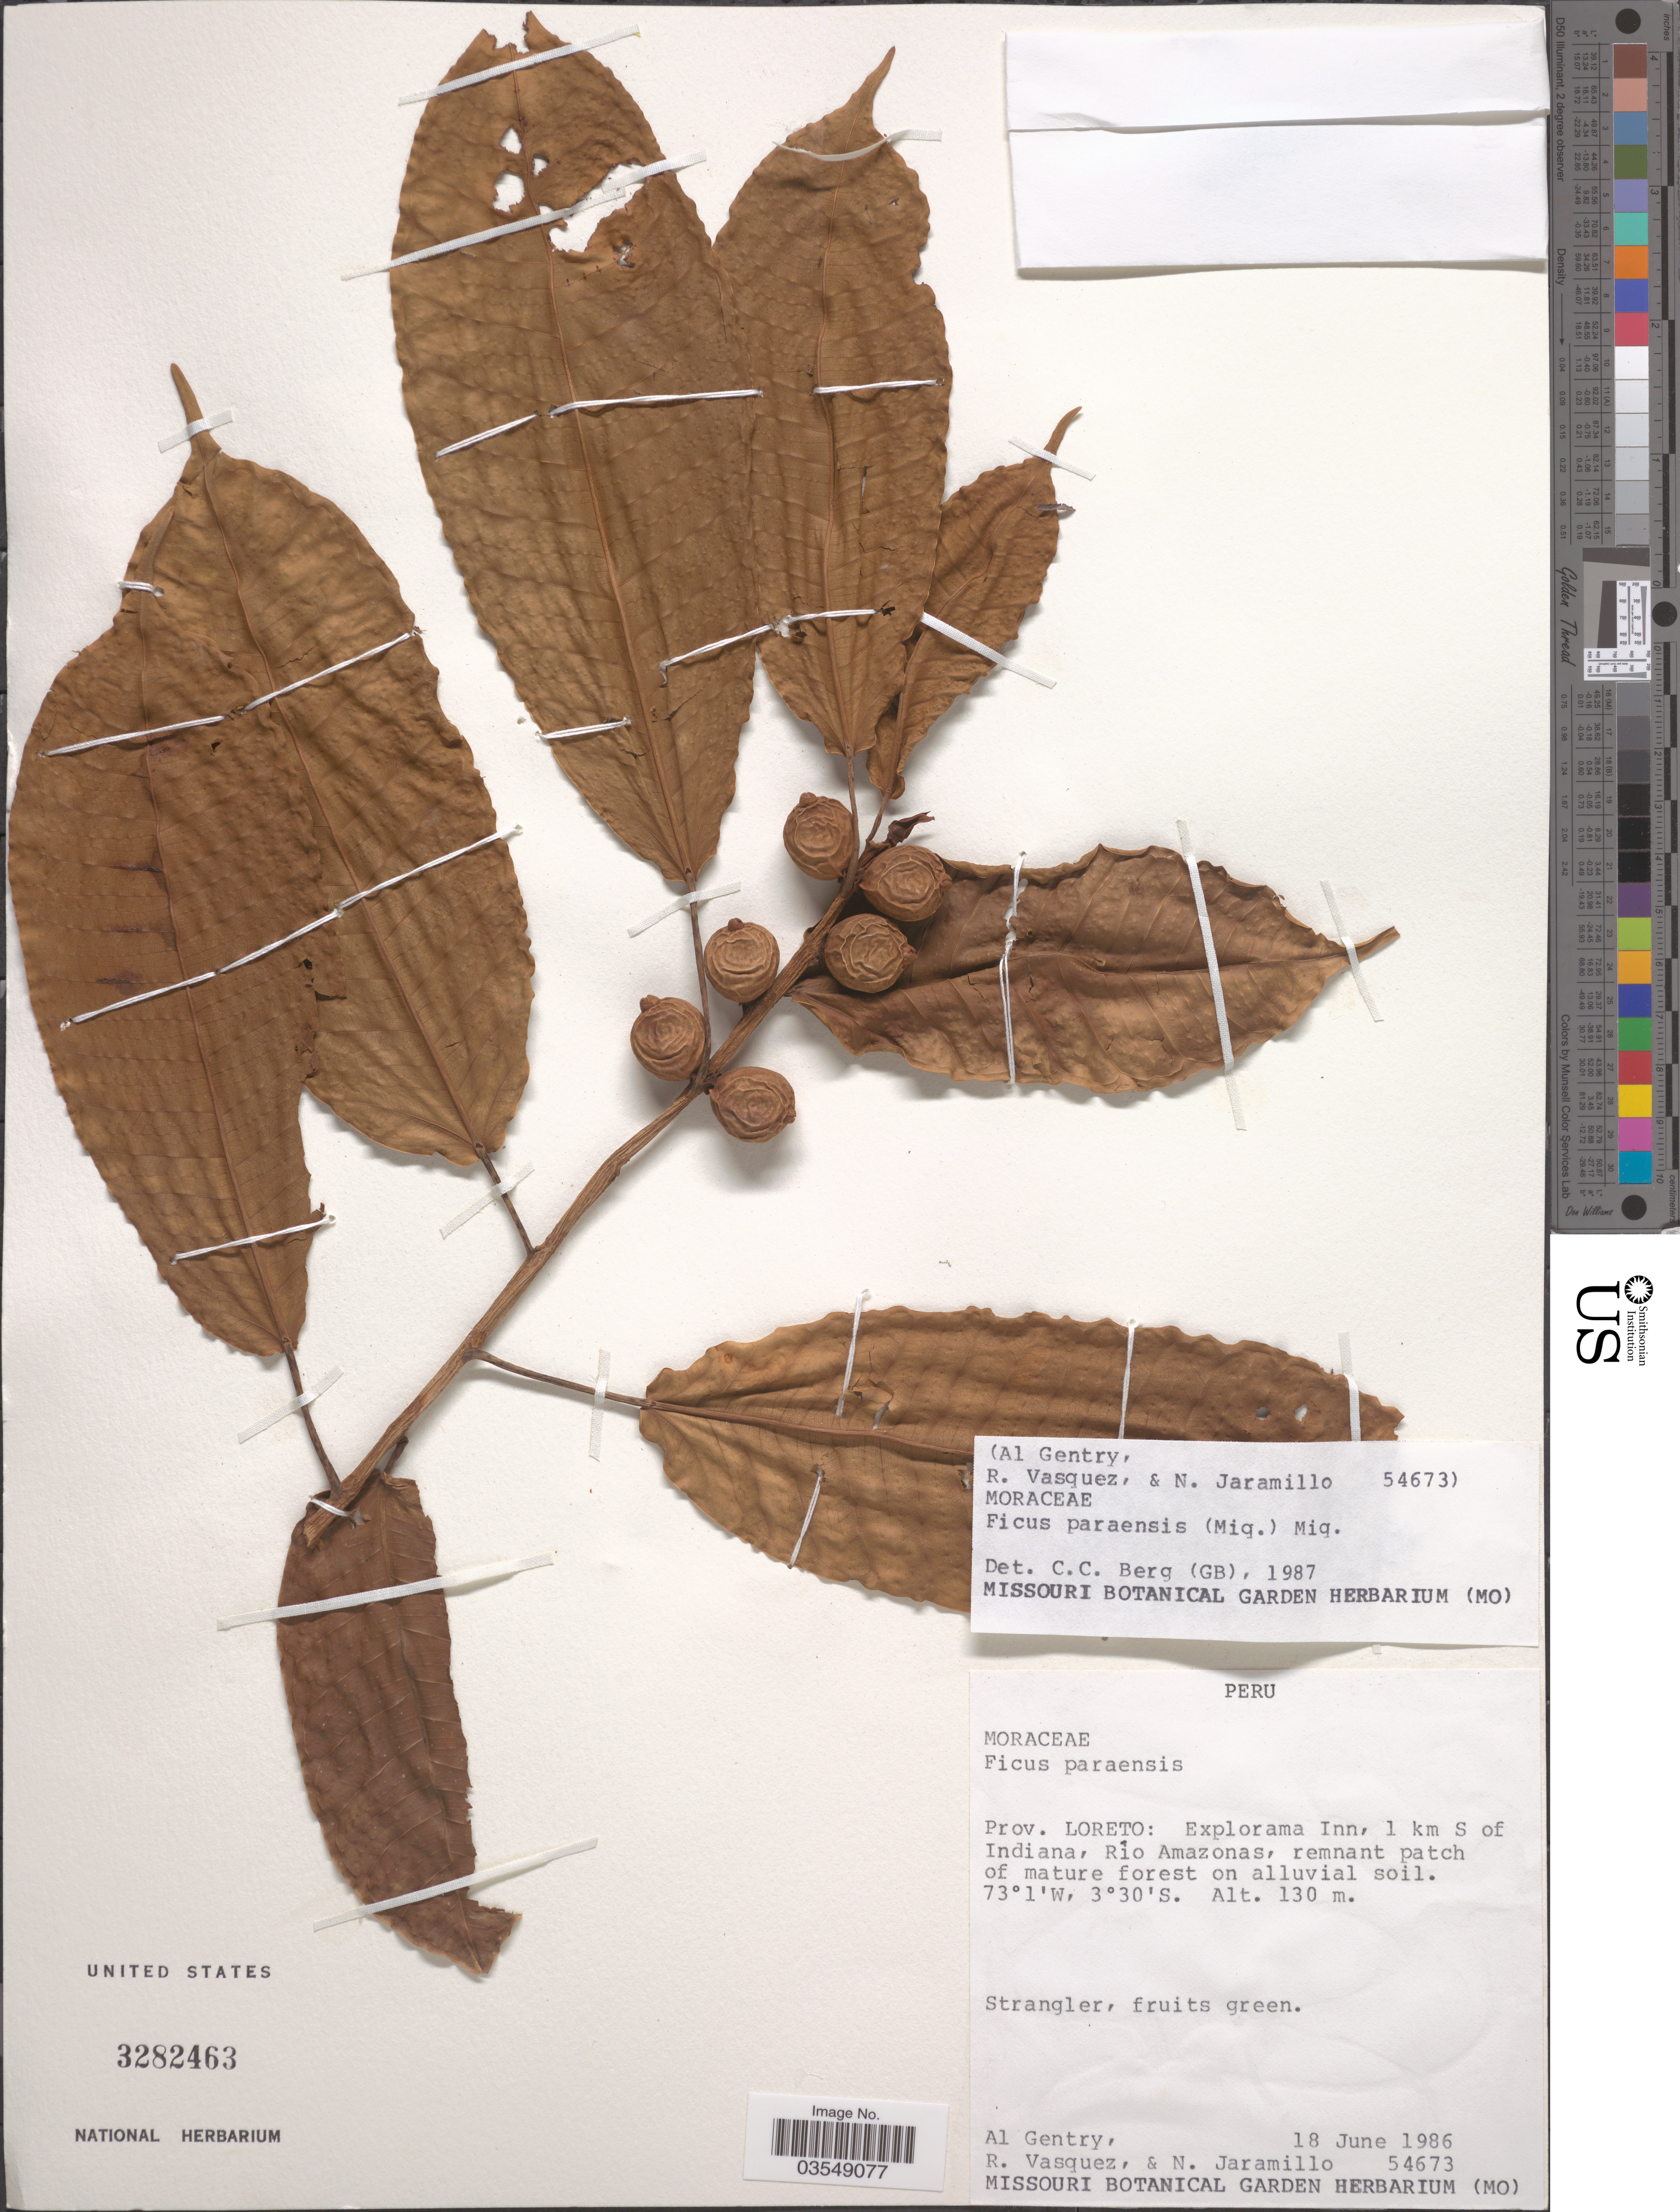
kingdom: Plantae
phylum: Tracheophyta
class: Magnoliopsida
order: Rosales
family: Moraceae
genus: Ficus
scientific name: Ficus paraensis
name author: (Miq.) Miq.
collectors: A. H. Gentry, R. Vasquez & N. Jaramillo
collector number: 54673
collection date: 1986-06-18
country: Peru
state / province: Loreto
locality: Explorama Inn, 1 km S of Indiana, Río Amazonas.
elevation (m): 130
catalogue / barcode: US 3282463